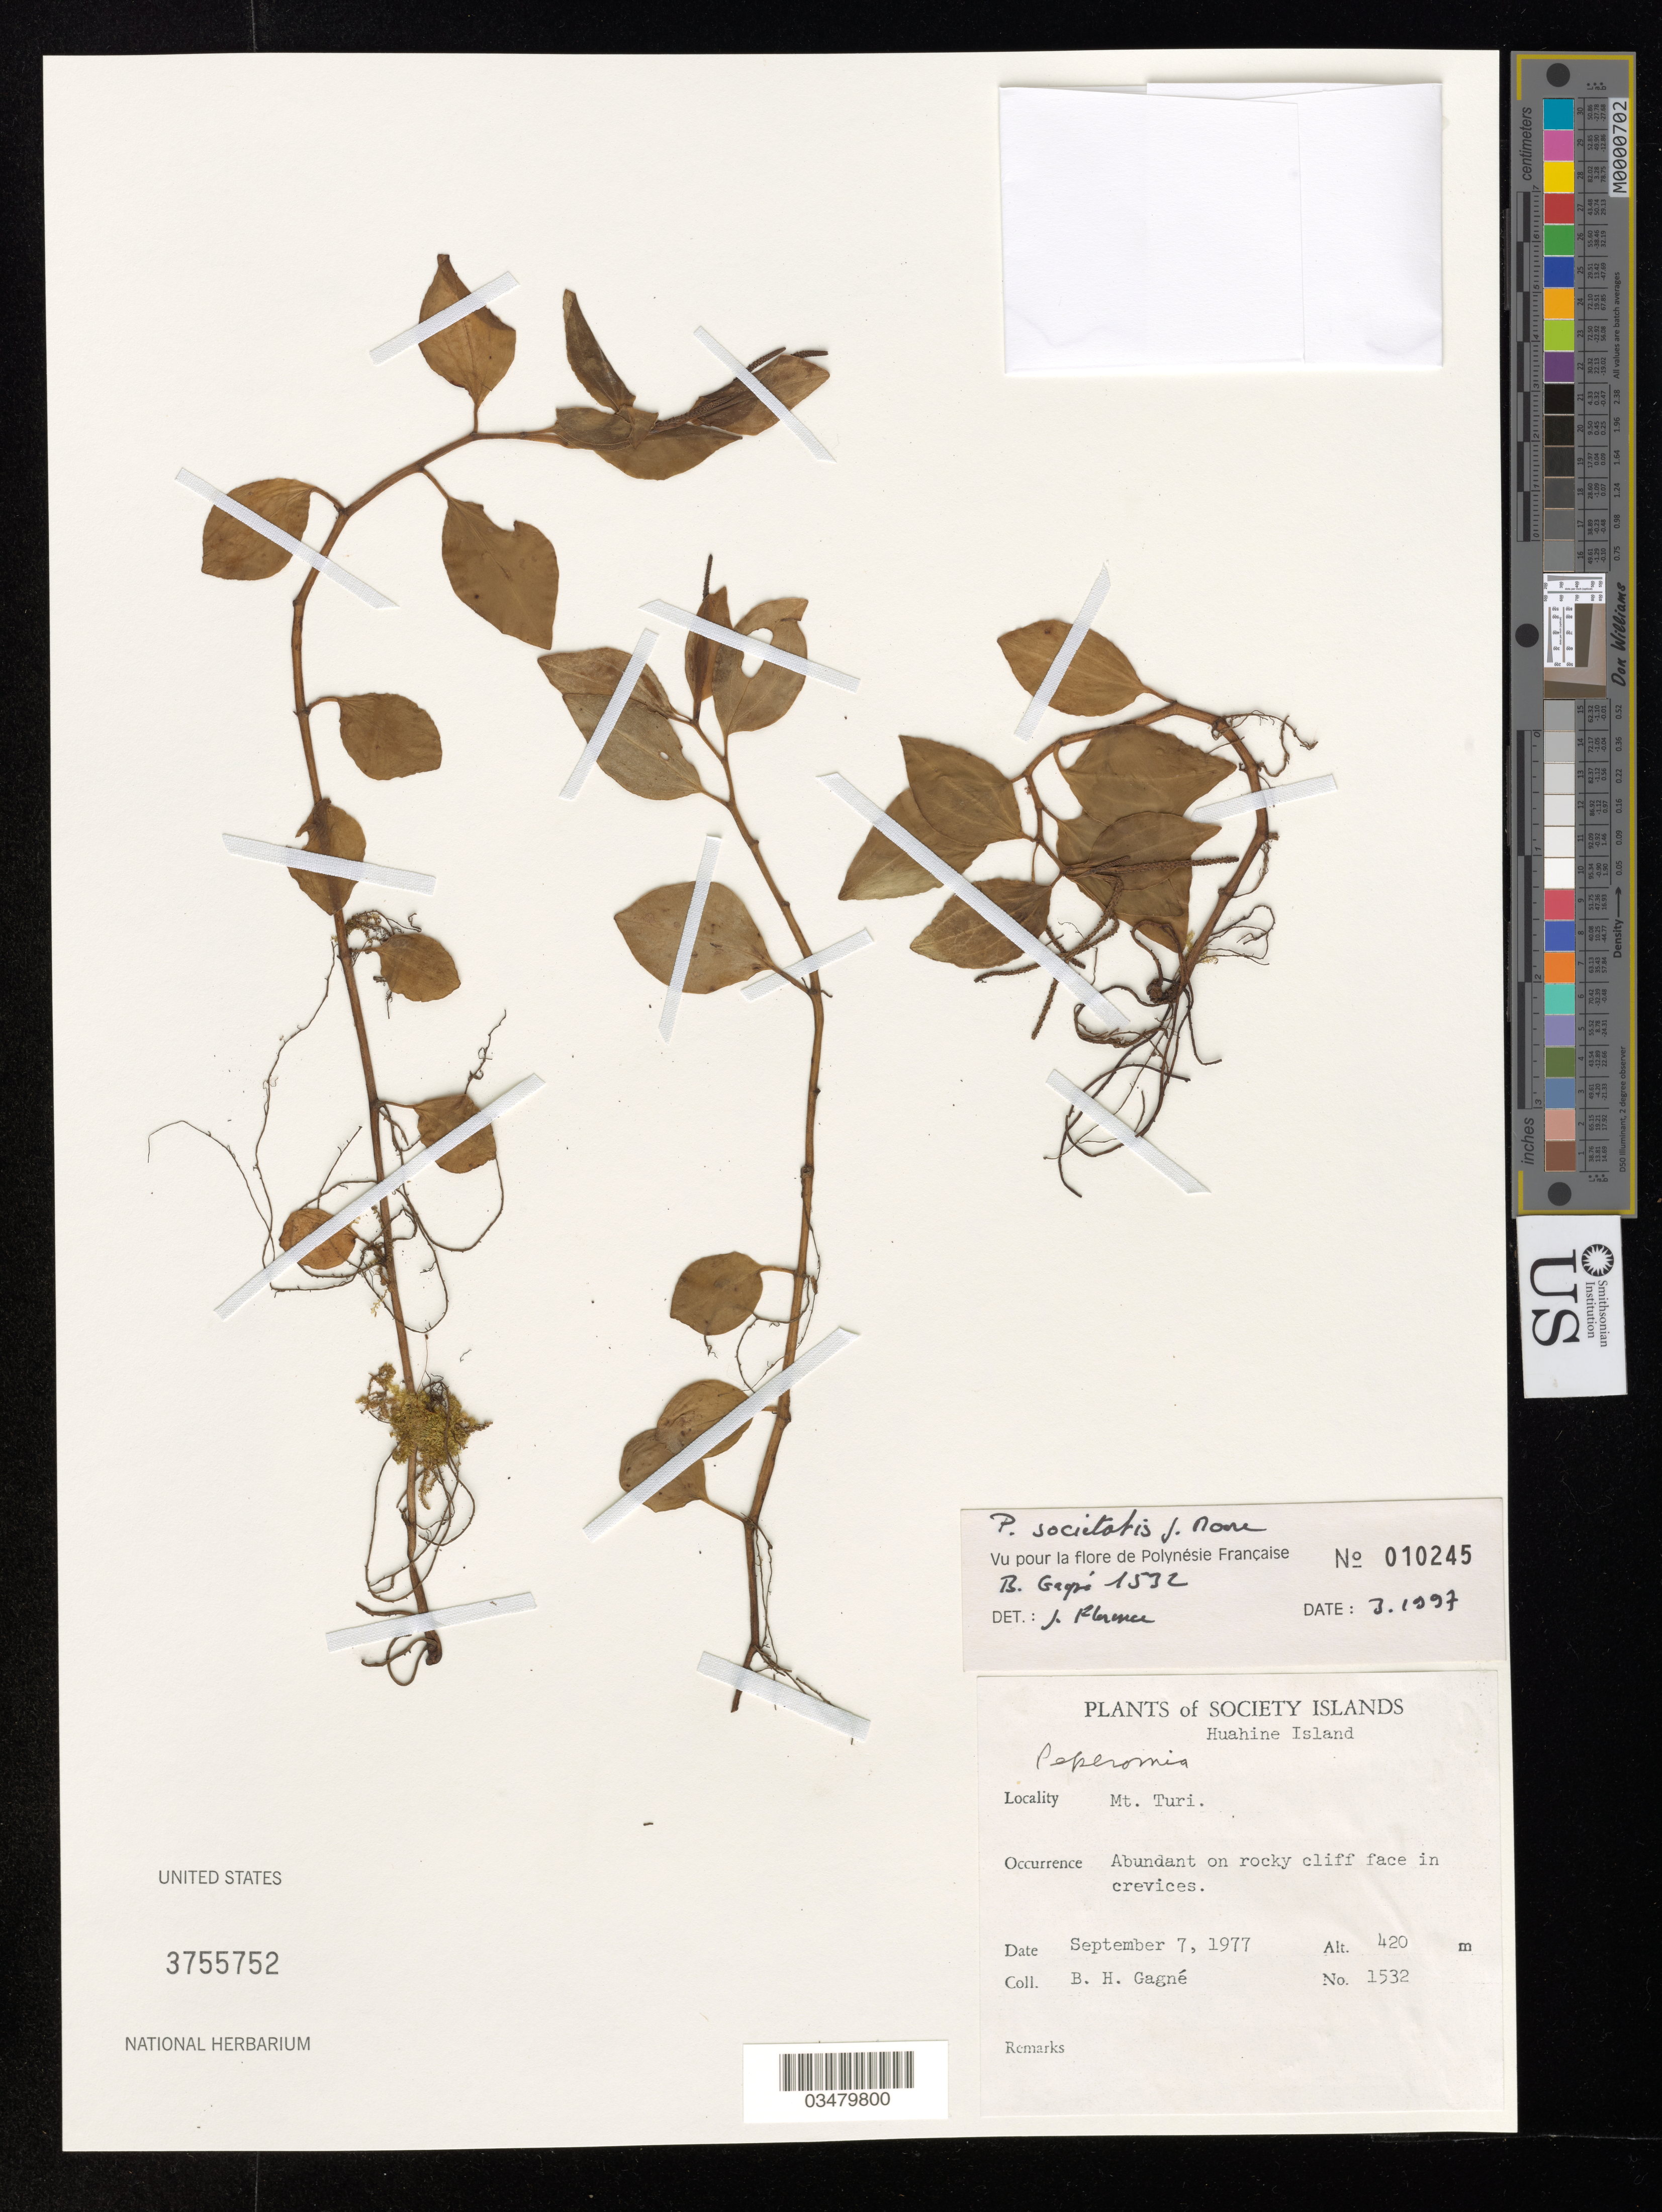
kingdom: Plantae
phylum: Tracheophyta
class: Magnoliopsida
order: Piperales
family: Piperaceae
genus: Peperomia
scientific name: Peperomia societatis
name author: J.W. Moore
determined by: Florence, J.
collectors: B. H. Gagné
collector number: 1532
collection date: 1977-09-07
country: French Polynesia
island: Huahine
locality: Society Islands, Huahine Island, Mt. Turi.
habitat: Rocky cliff face in crevices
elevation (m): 420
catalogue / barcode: US 3755752